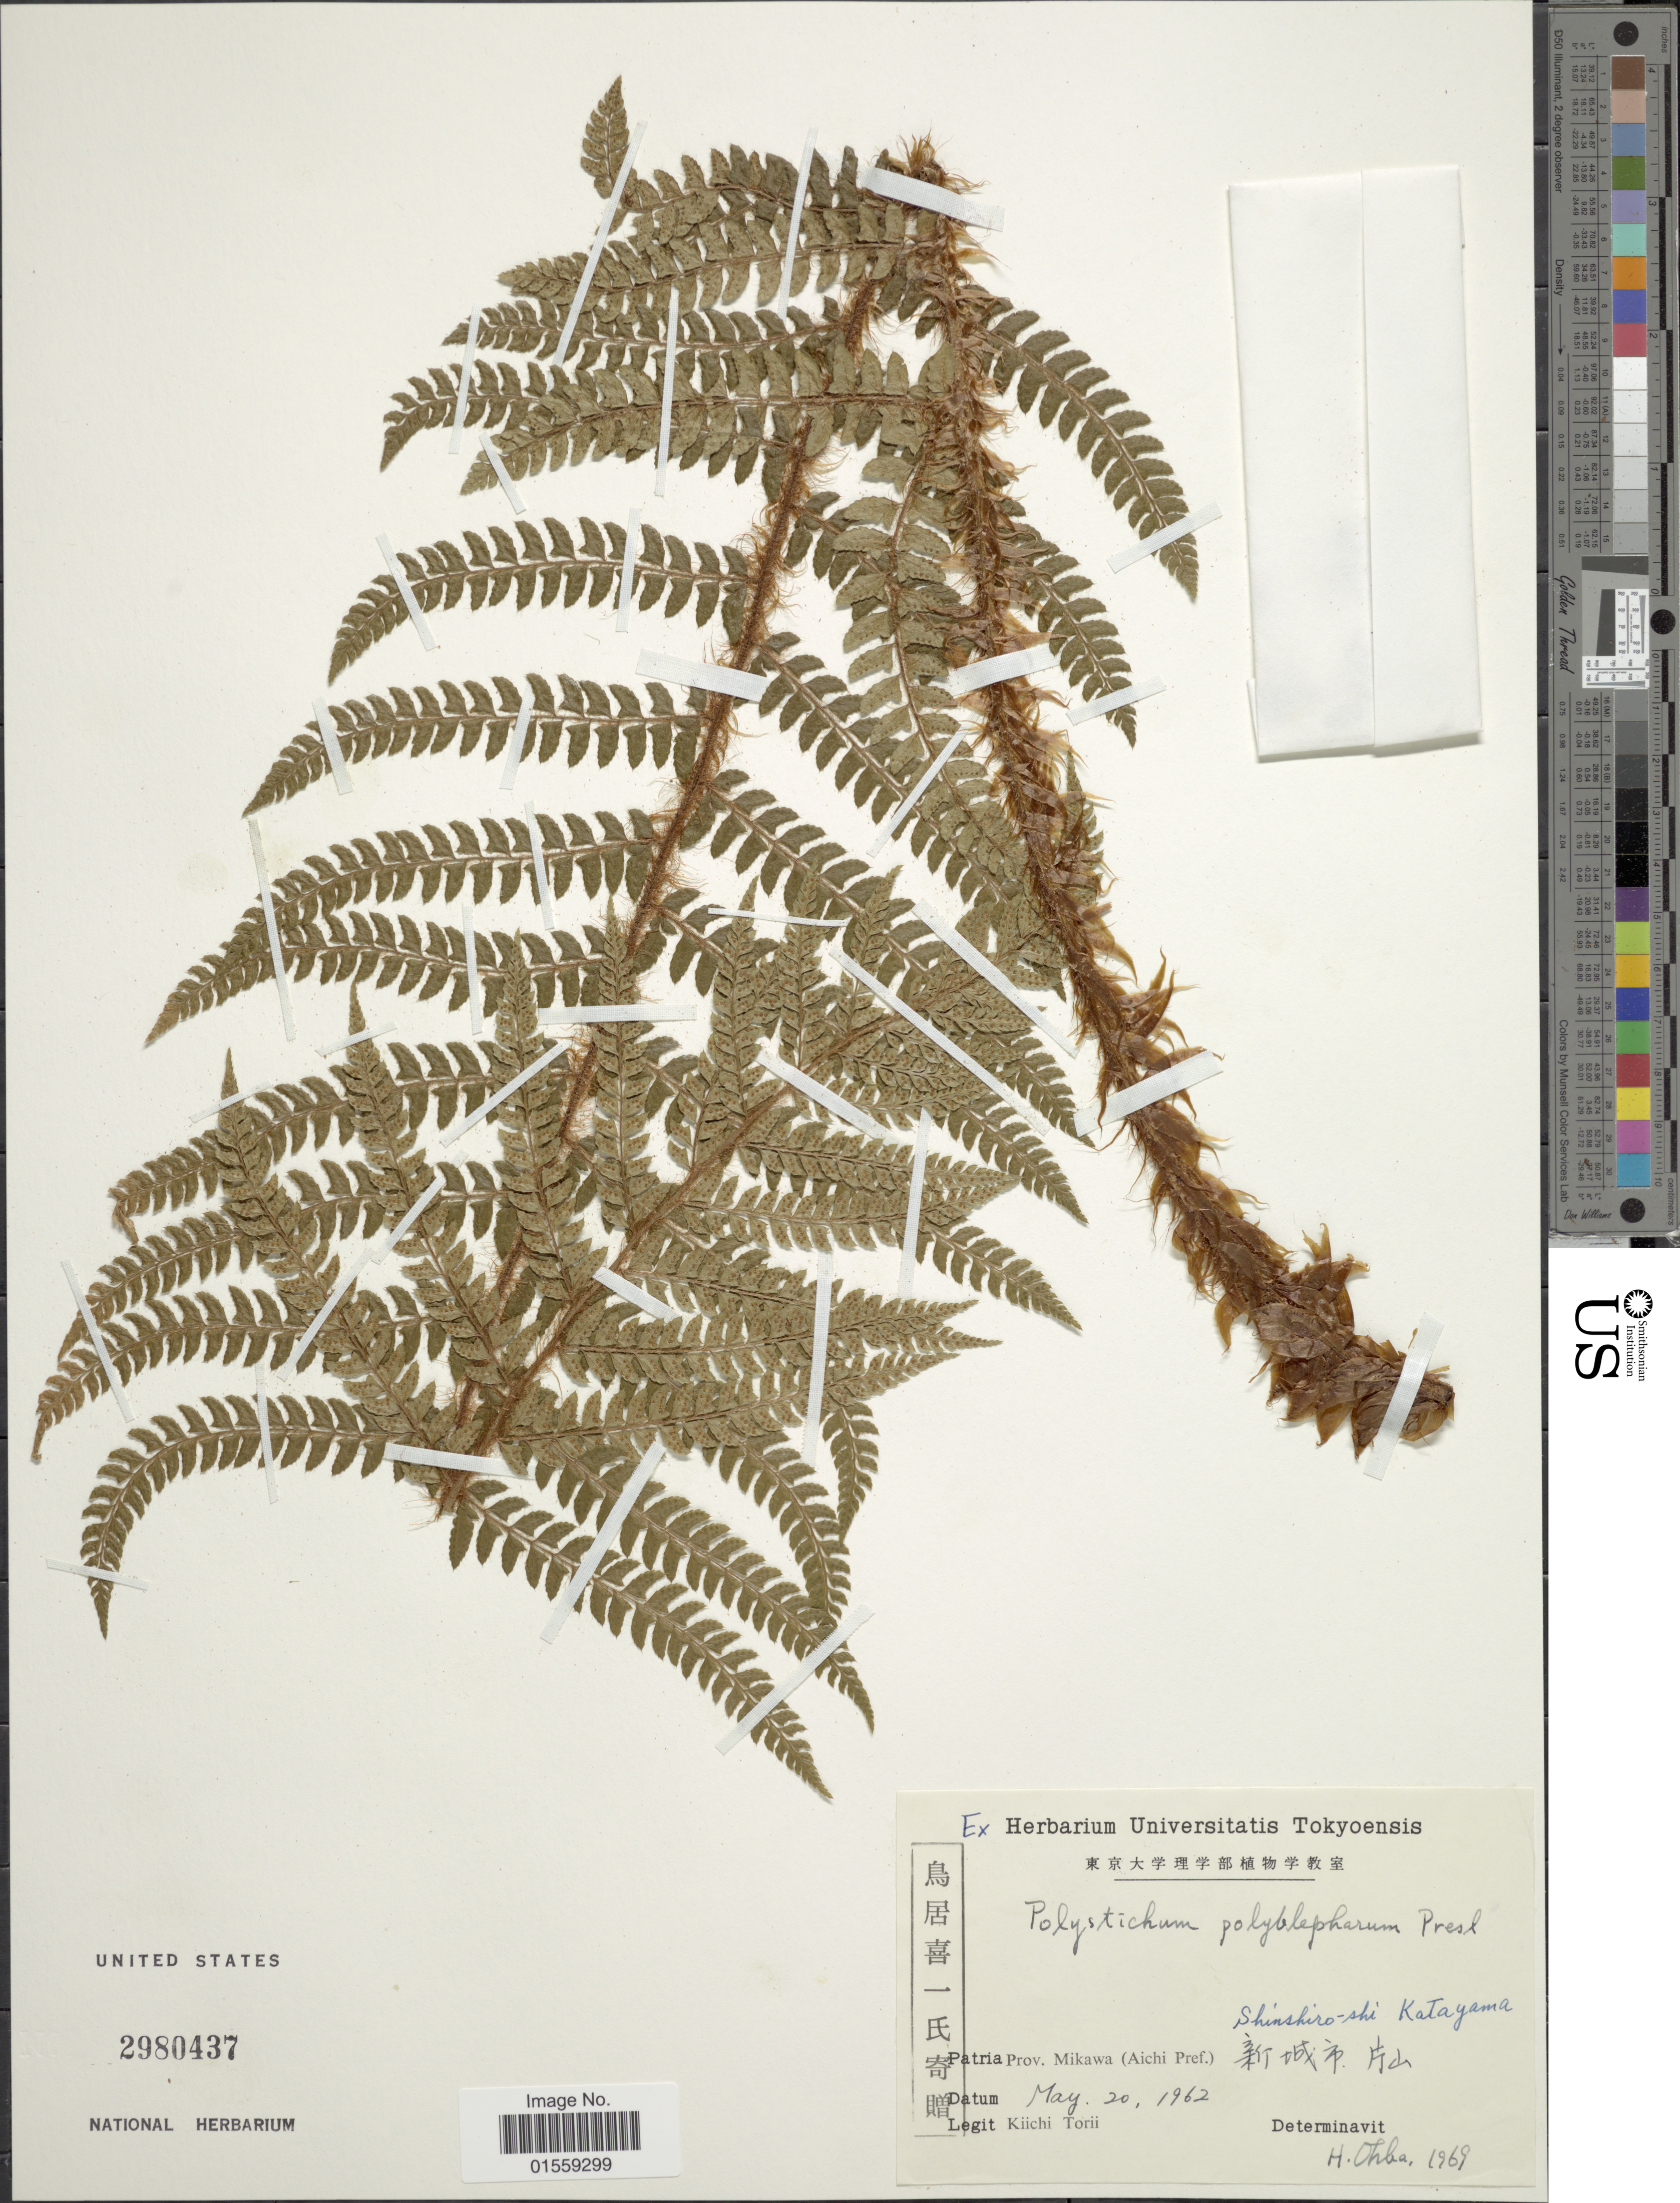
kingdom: Plantae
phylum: Tracheophyta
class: Polypodiopsida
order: Polypodiales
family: Dryopteridaceae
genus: Polystichum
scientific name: Polystichum polyblepharum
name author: (Roemer ex Kunze) C. Presl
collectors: K. Torii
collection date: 1962-05-20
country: Japan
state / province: Aiti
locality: Prov. Mikawa (Aichi Pref.), Shinshiro-shi Katayama.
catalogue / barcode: US 2980437